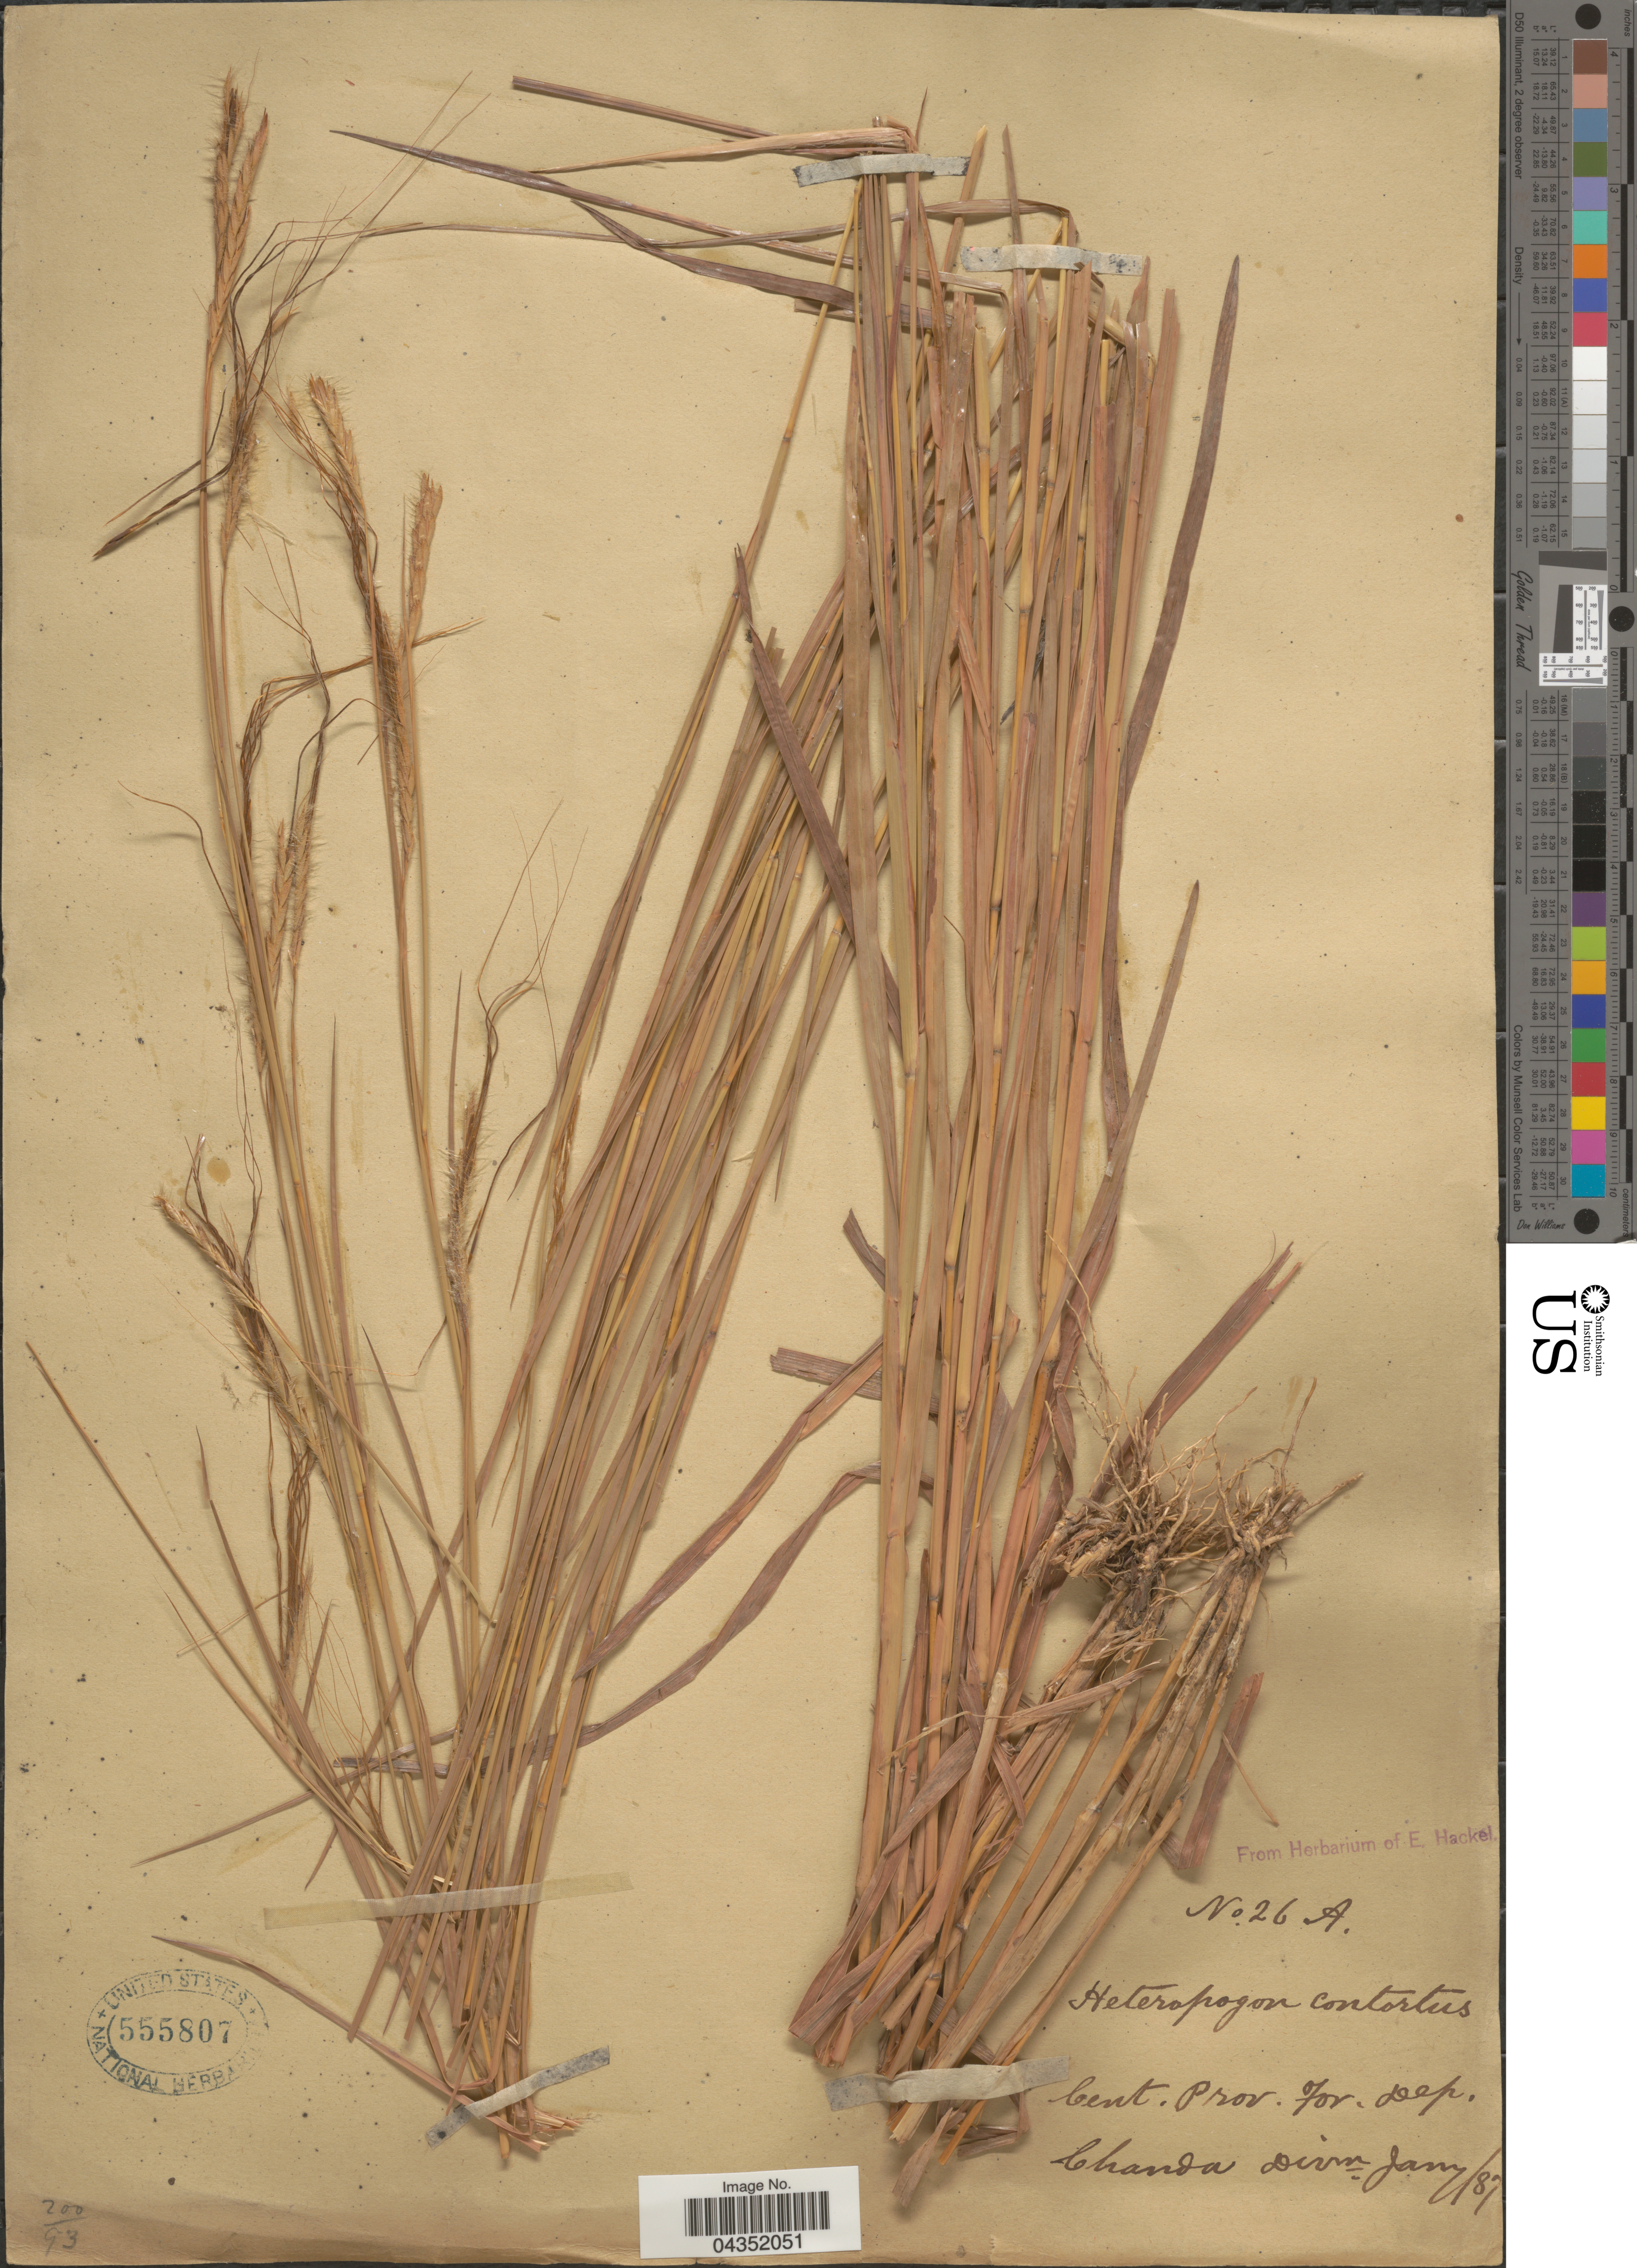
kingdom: Plantae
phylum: Tracheophyta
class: Liliopsida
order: Poales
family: Poaceae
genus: Heteropogon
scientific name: Heteropogon contortus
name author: (L.) P. Beauv. ex Roem. & Schult.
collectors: ex herb. E. Hackel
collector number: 26A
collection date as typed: Transcribed d/m/y: /1/87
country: India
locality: Cent. Prov. For. Dep. Chanda Divn.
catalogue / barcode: US 555807